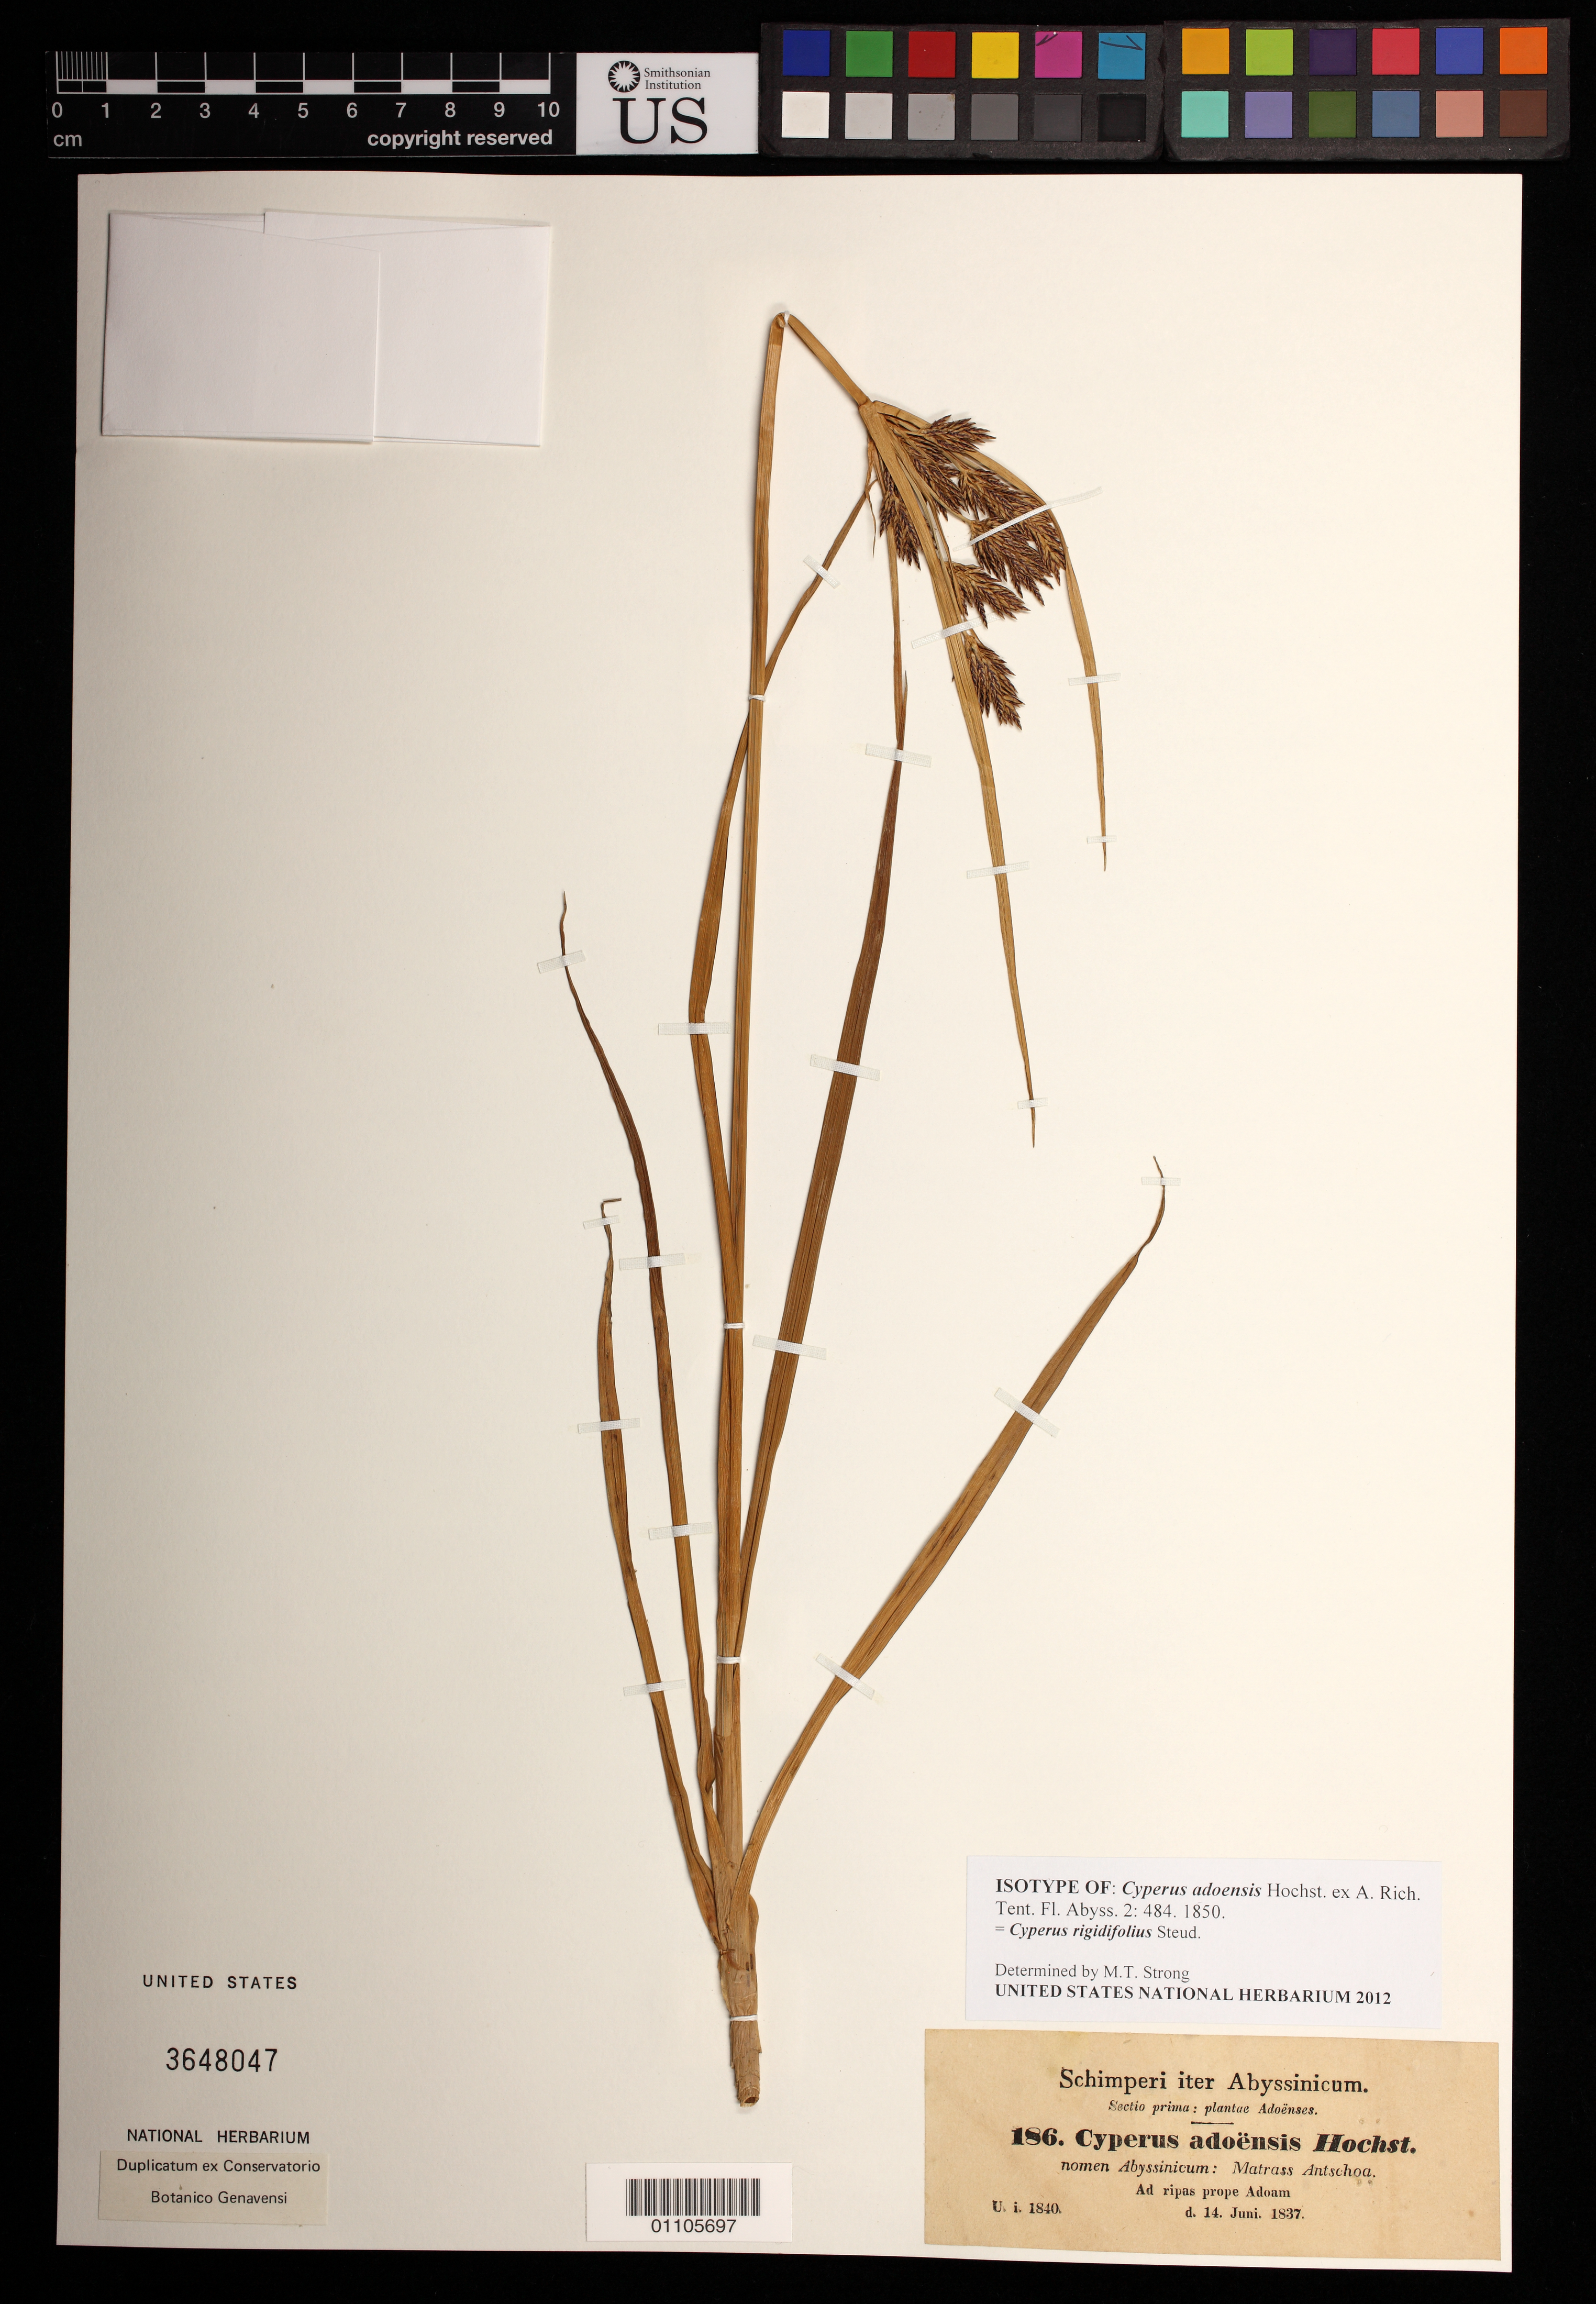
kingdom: Plantae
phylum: Tracheophyta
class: Liliopsida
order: Poales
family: Cyperaceae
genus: Cyperus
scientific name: Cyperus adoensis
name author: Hochst. ex A. Rich.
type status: Isotype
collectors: G. W. Schimper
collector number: I 186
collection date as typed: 14 Jun 1837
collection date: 1837-06-14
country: Ethiopia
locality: "Abyssinia", ad ripas prope Adoam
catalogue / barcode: US 3648047